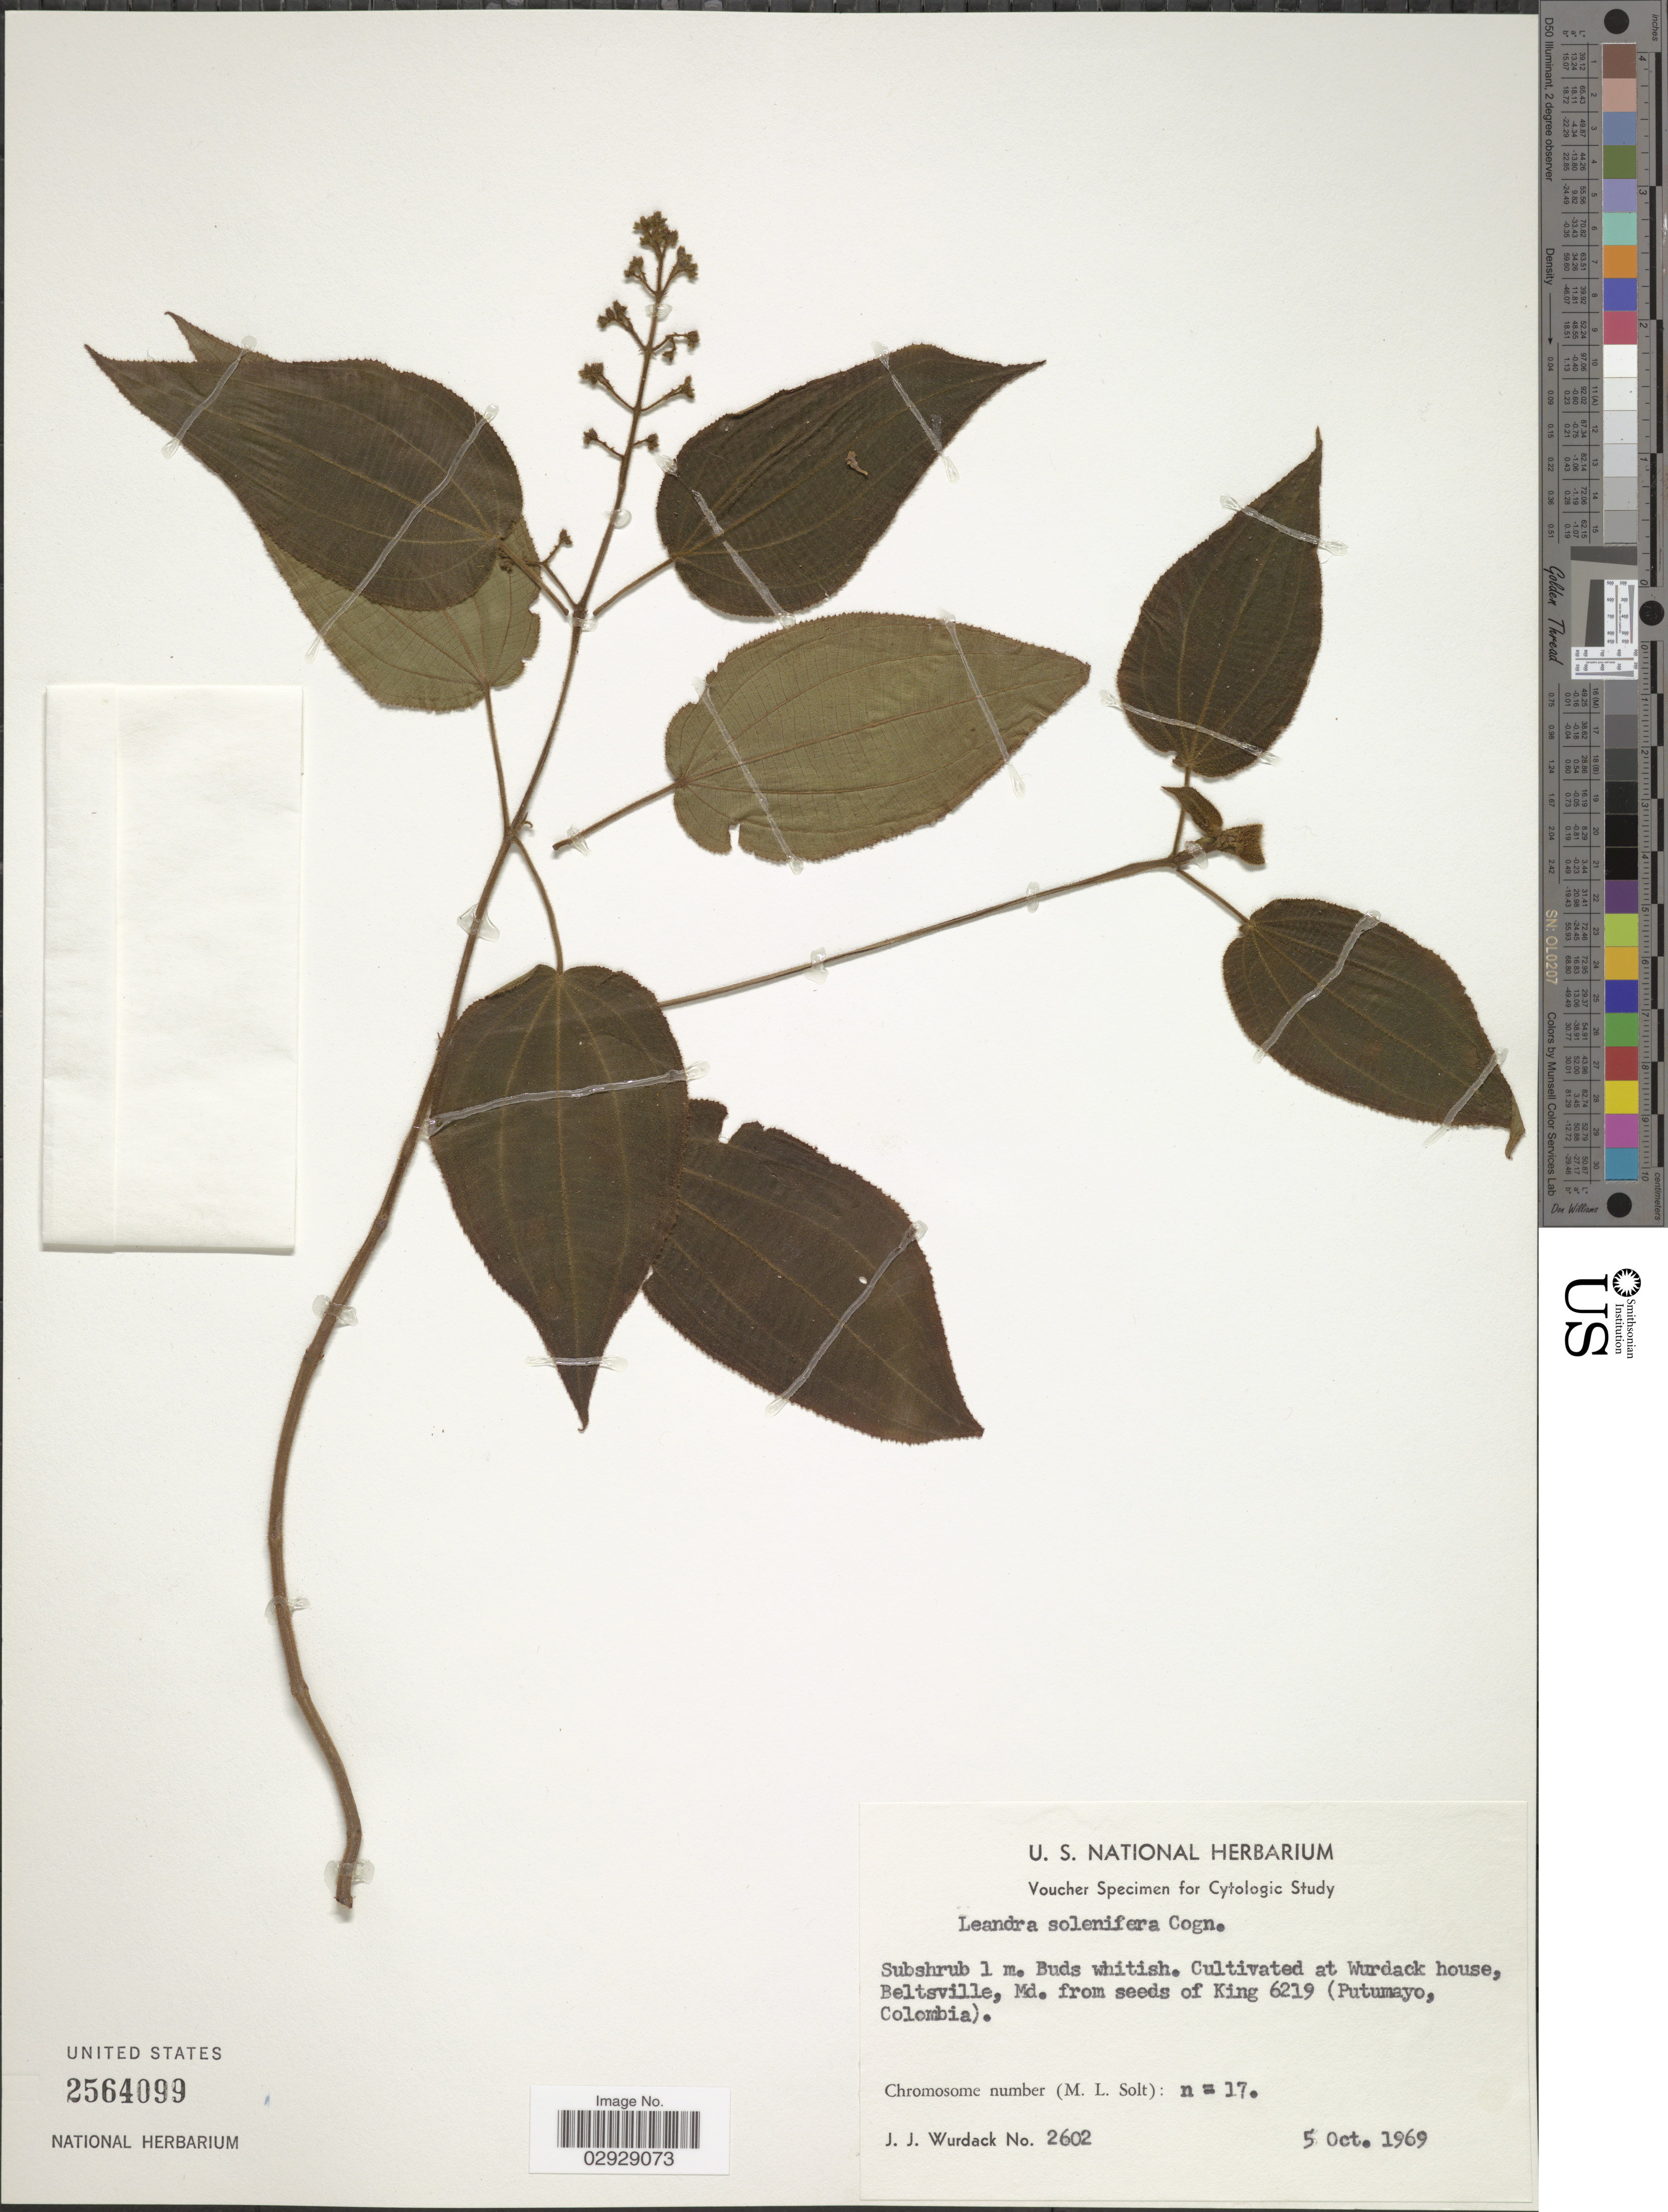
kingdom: Plantae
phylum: Tracheophyta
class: Magnoliopsida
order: Myrtales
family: Melastomataceae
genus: Leandra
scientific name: Leandra solenifera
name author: Cogn.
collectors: J. J. Wurdack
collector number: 2602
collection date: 1969-10-05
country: United States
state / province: Maryland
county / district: Prince George's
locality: At Wurdack house, Beltsville, Md.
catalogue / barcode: US 2564099